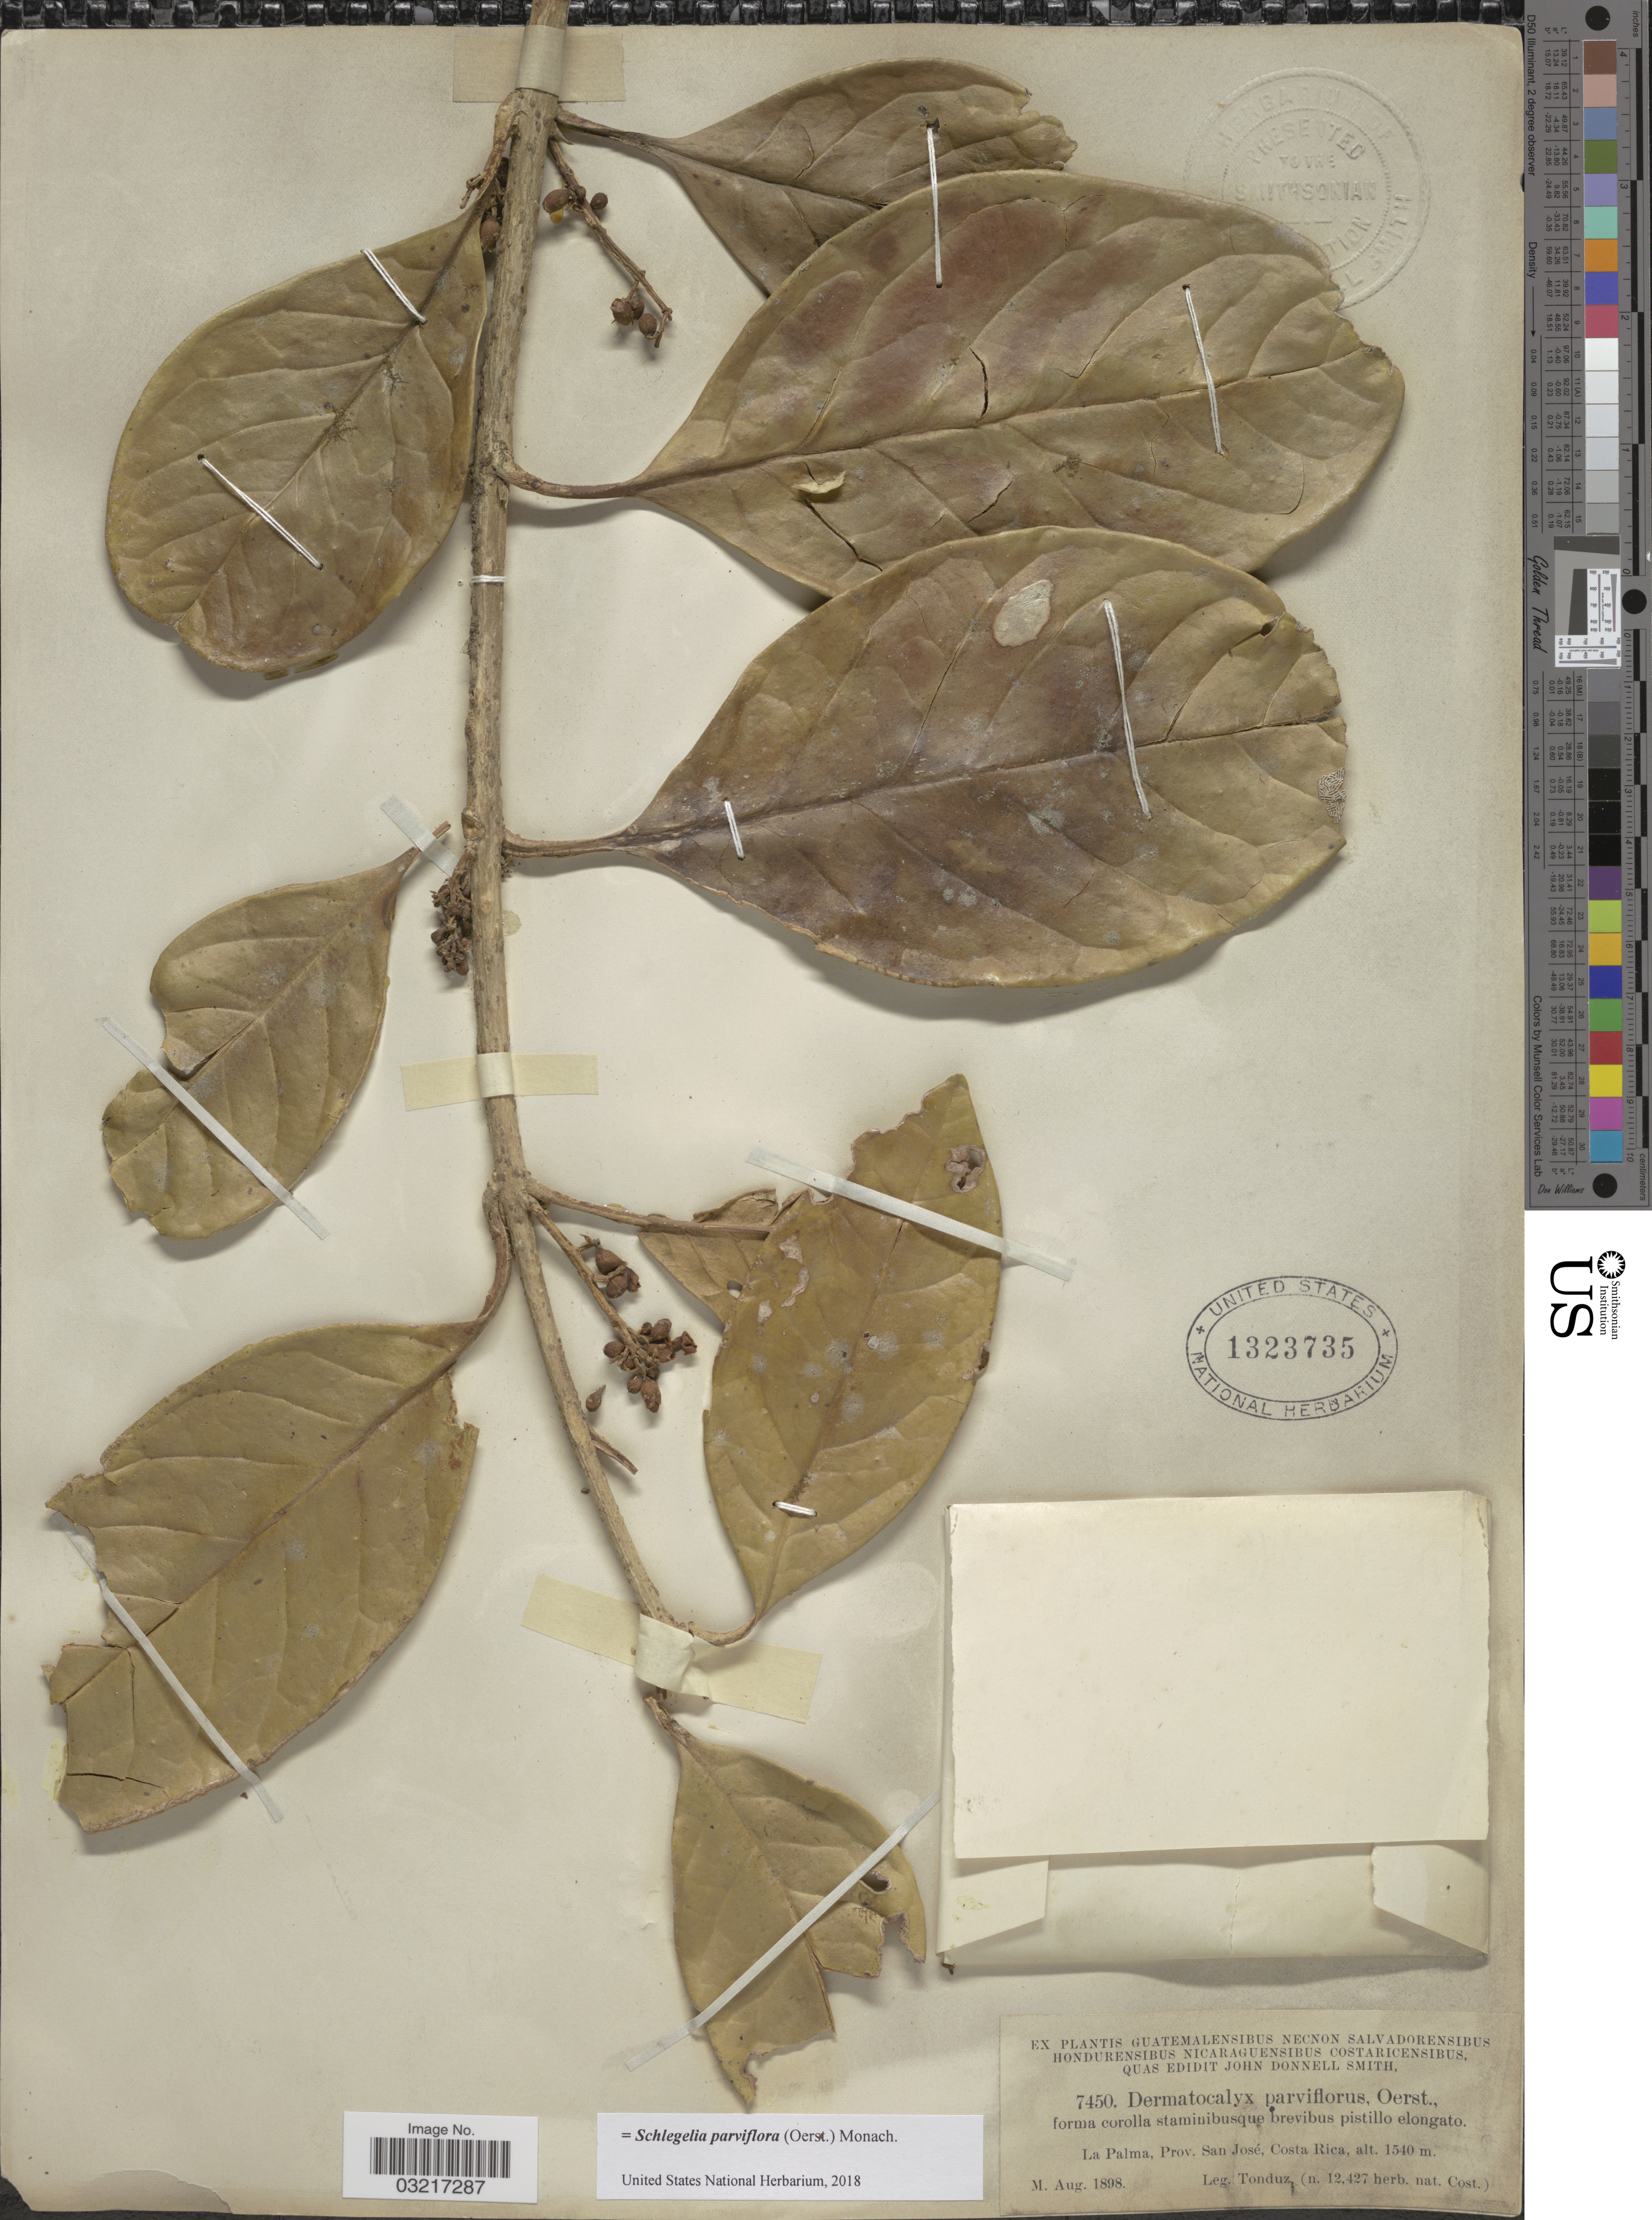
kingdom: Plantae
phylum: Tracheophyta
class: Magnoliopsida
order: Lamiales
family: Schlegeliaceae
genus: Schlegelia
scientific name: Schlegelia parviflora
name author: (Oerst.) Monach.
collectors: Tonduz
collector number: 7450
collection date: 1898-08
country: Costa Rica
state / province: San José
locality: La Palma.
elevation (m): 1540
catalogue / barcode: US 1323735